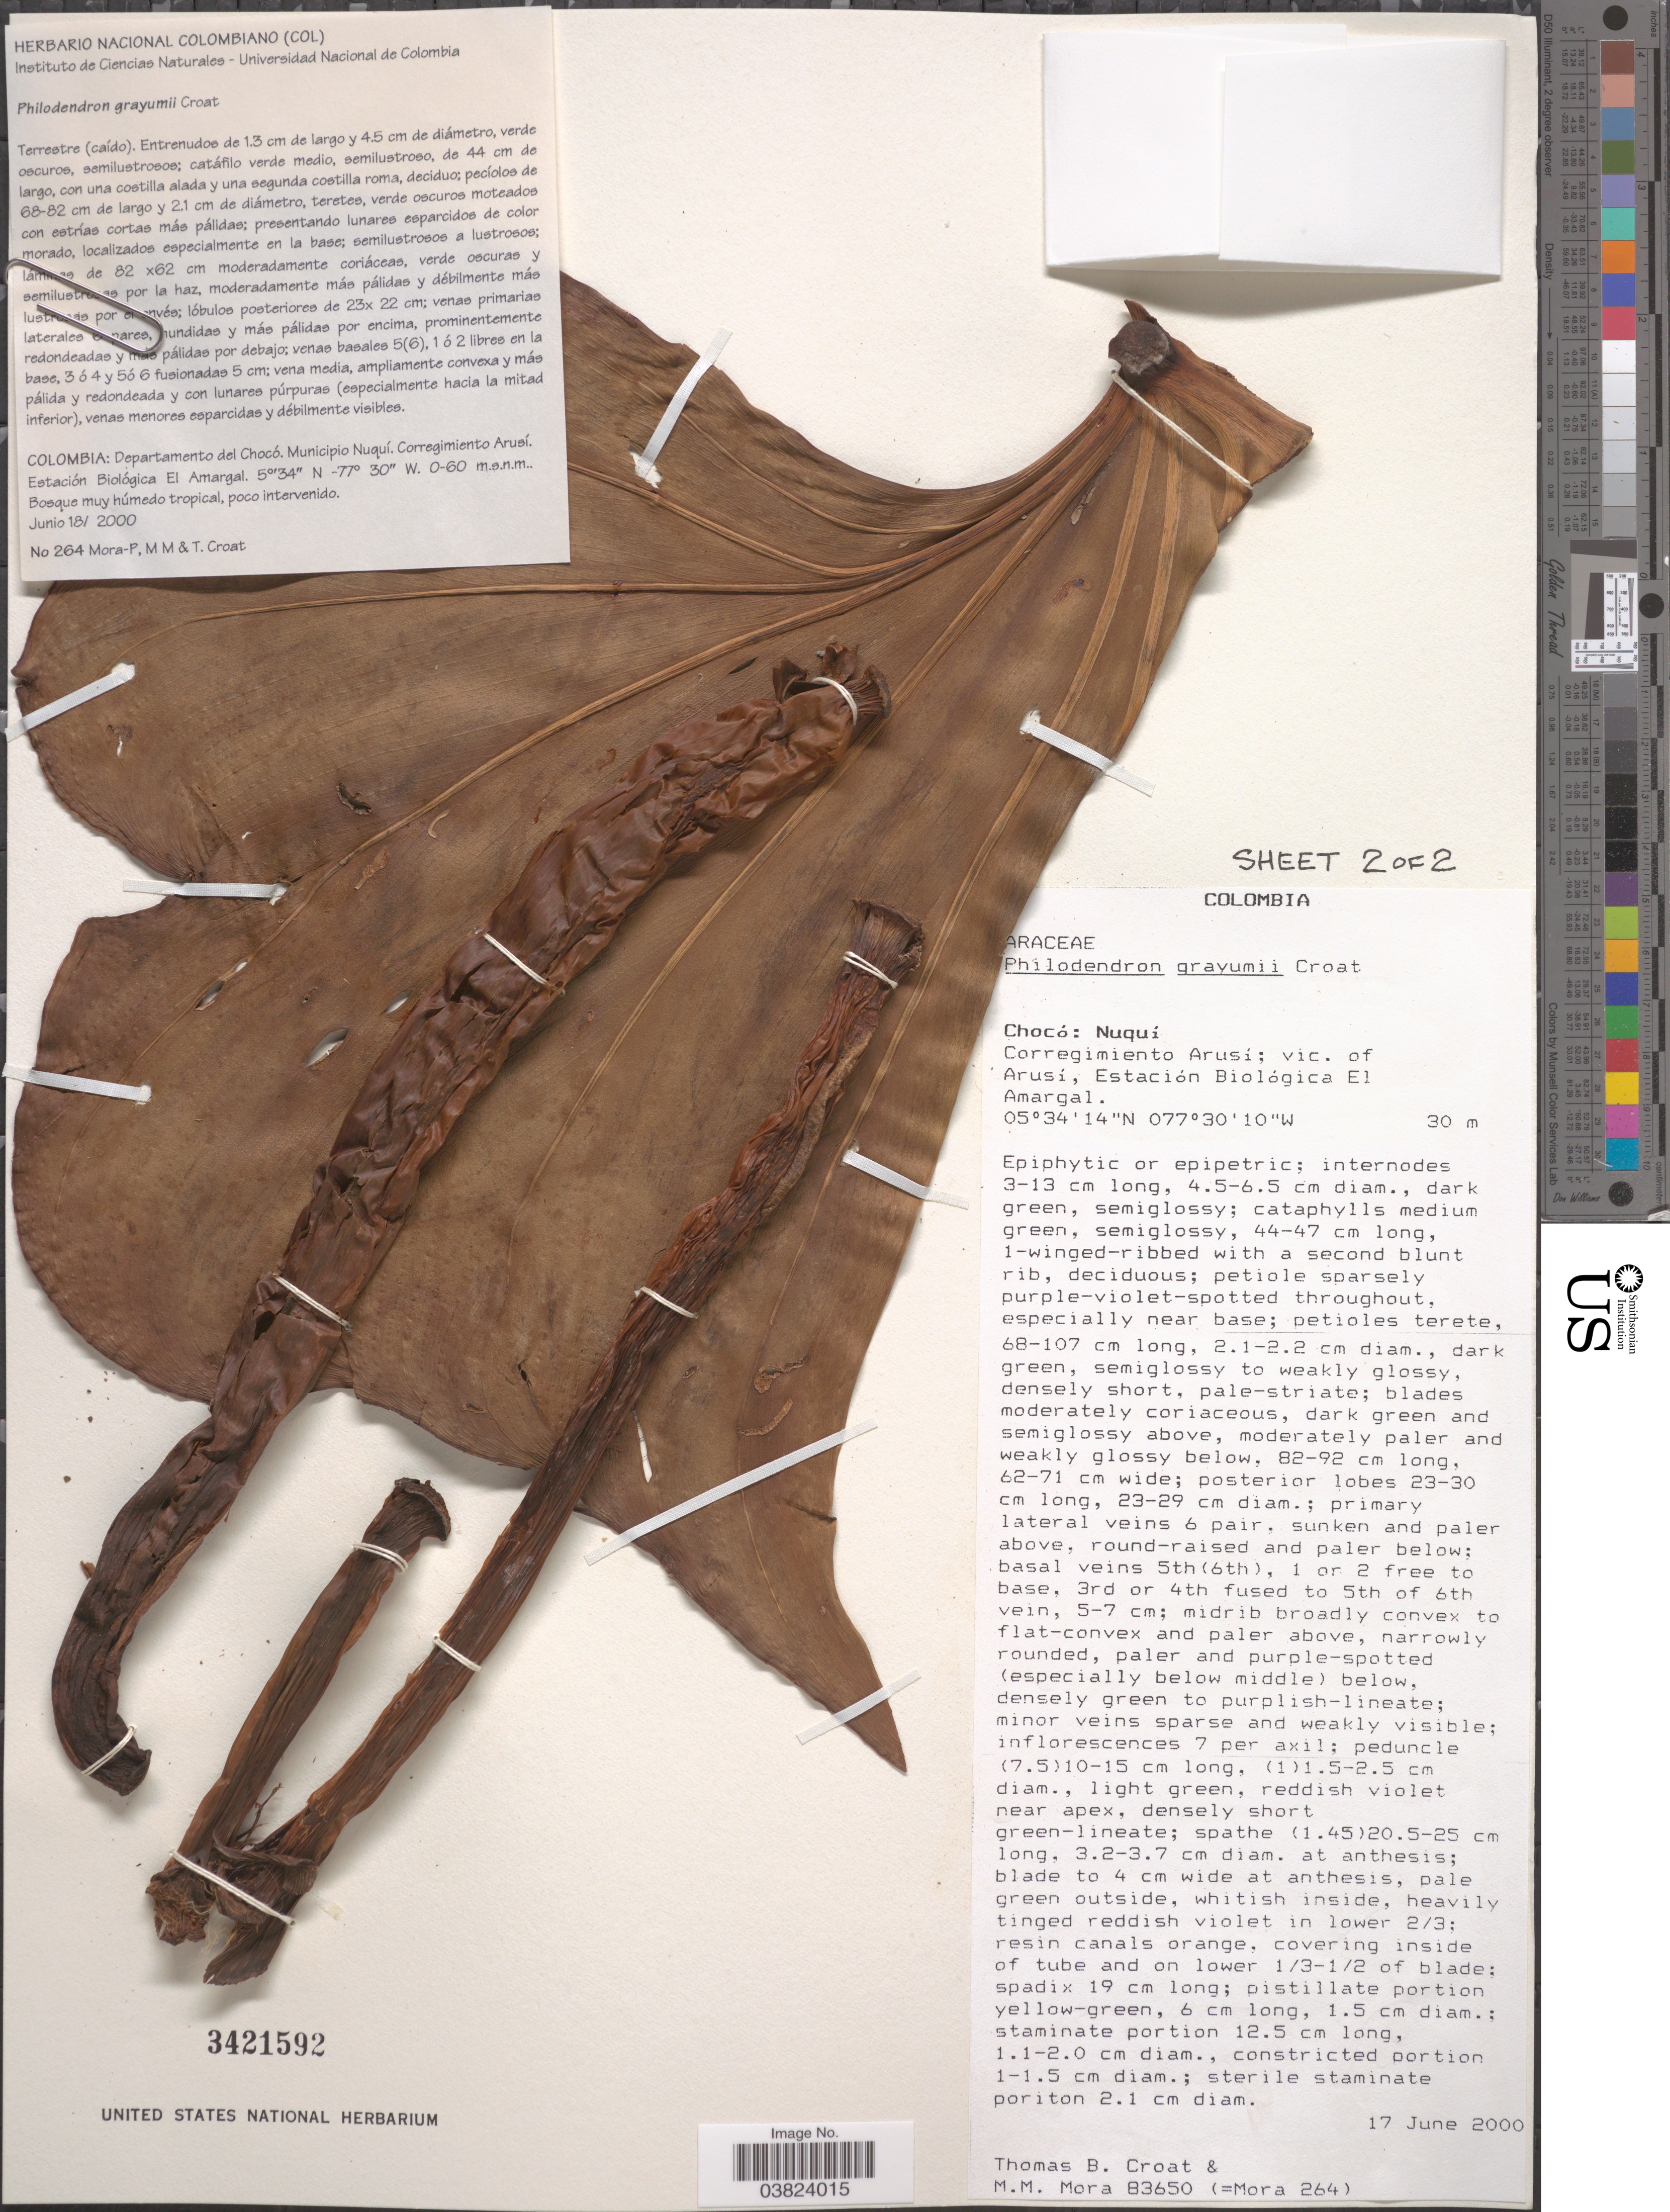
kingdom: Plantae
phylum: Tracheophyta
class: Liliopsida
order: Alismatales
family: Araceae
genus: Philodendron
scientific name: Philodendron grayumii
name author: Croat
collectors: T. B. Croat & M. M. Mora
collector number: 83650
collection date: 2000-06-17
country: Colombia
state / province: Chocó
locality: Nuquí. Corregimiento Arusí: vic. of Arusí, Estación Biológica El Amargal.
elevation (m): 30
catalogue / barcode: US 3421592